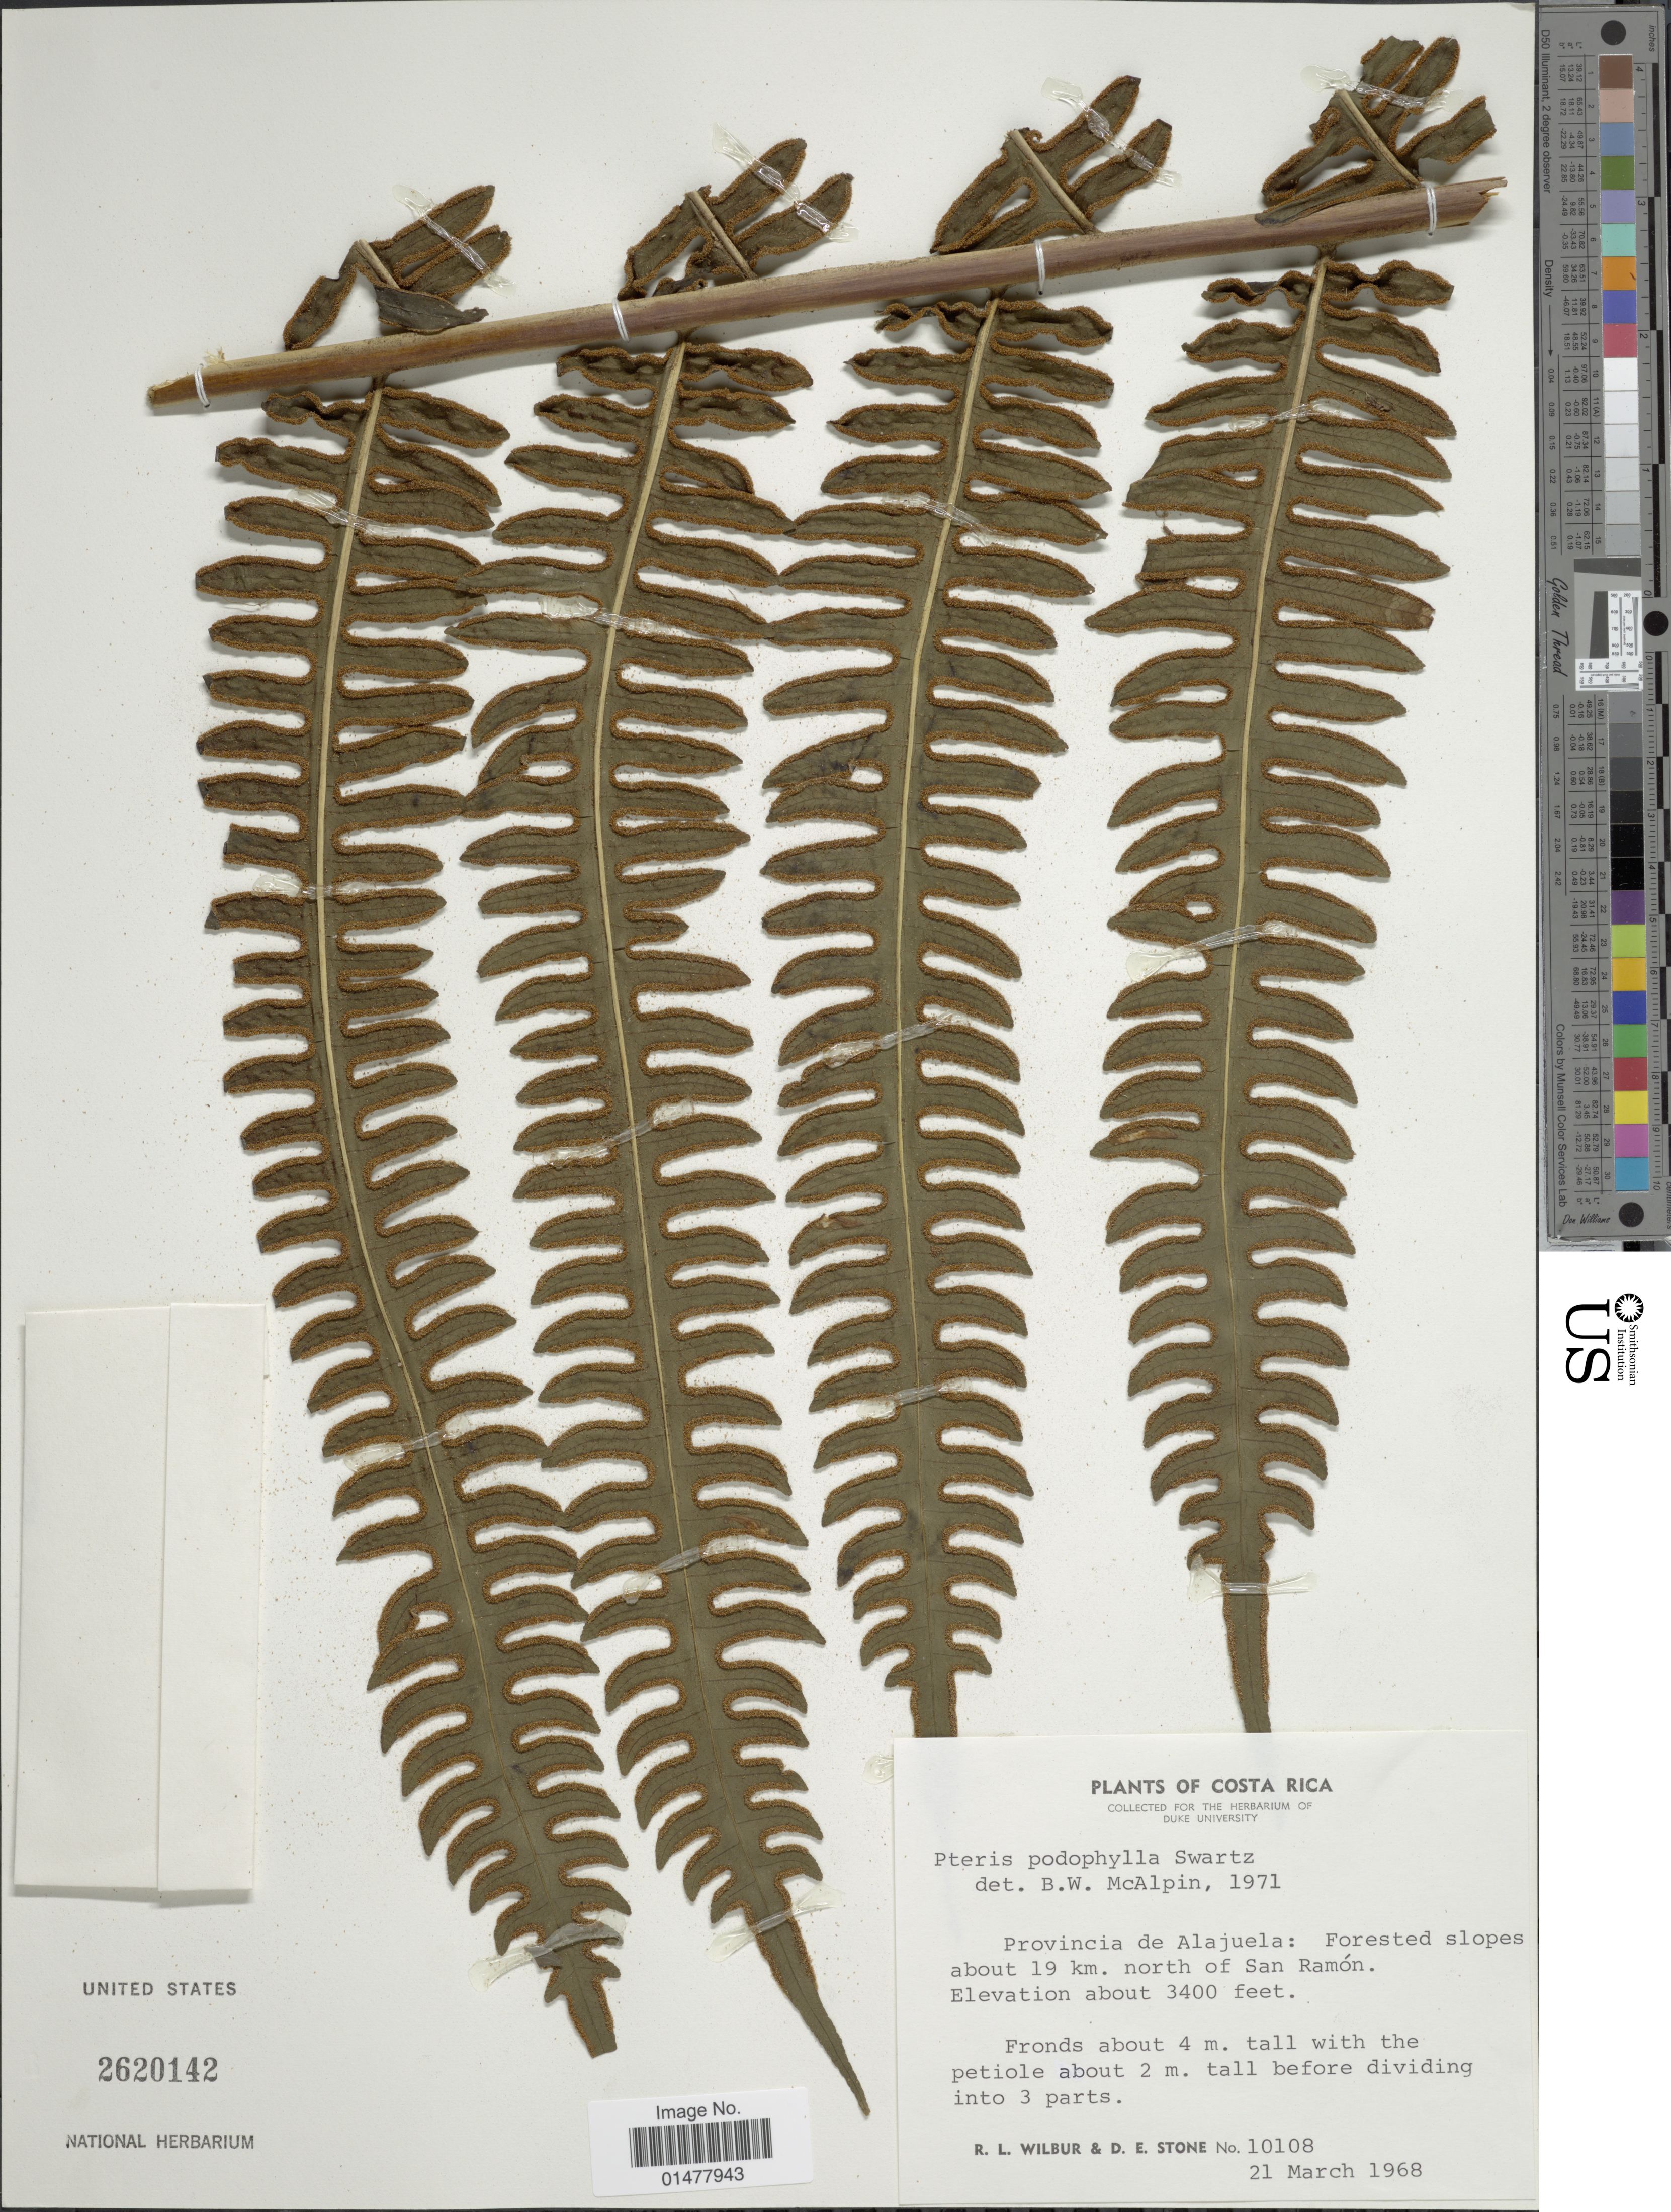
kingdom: Plantae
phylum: Tracheophyta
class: Polypodiopsida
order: Polypodiales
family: Pteridaceae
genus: Pteris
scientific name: Pteris podophylla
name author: Sw.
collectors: R. L. Wilbur & D. E. Stone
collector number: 10108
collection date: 1968-03-21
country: Costa Rica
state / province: Alajuela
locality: Provincia de Alajuela: forested slopes about 19km north of San Ramon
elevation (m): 1036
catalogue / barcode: US 2620142